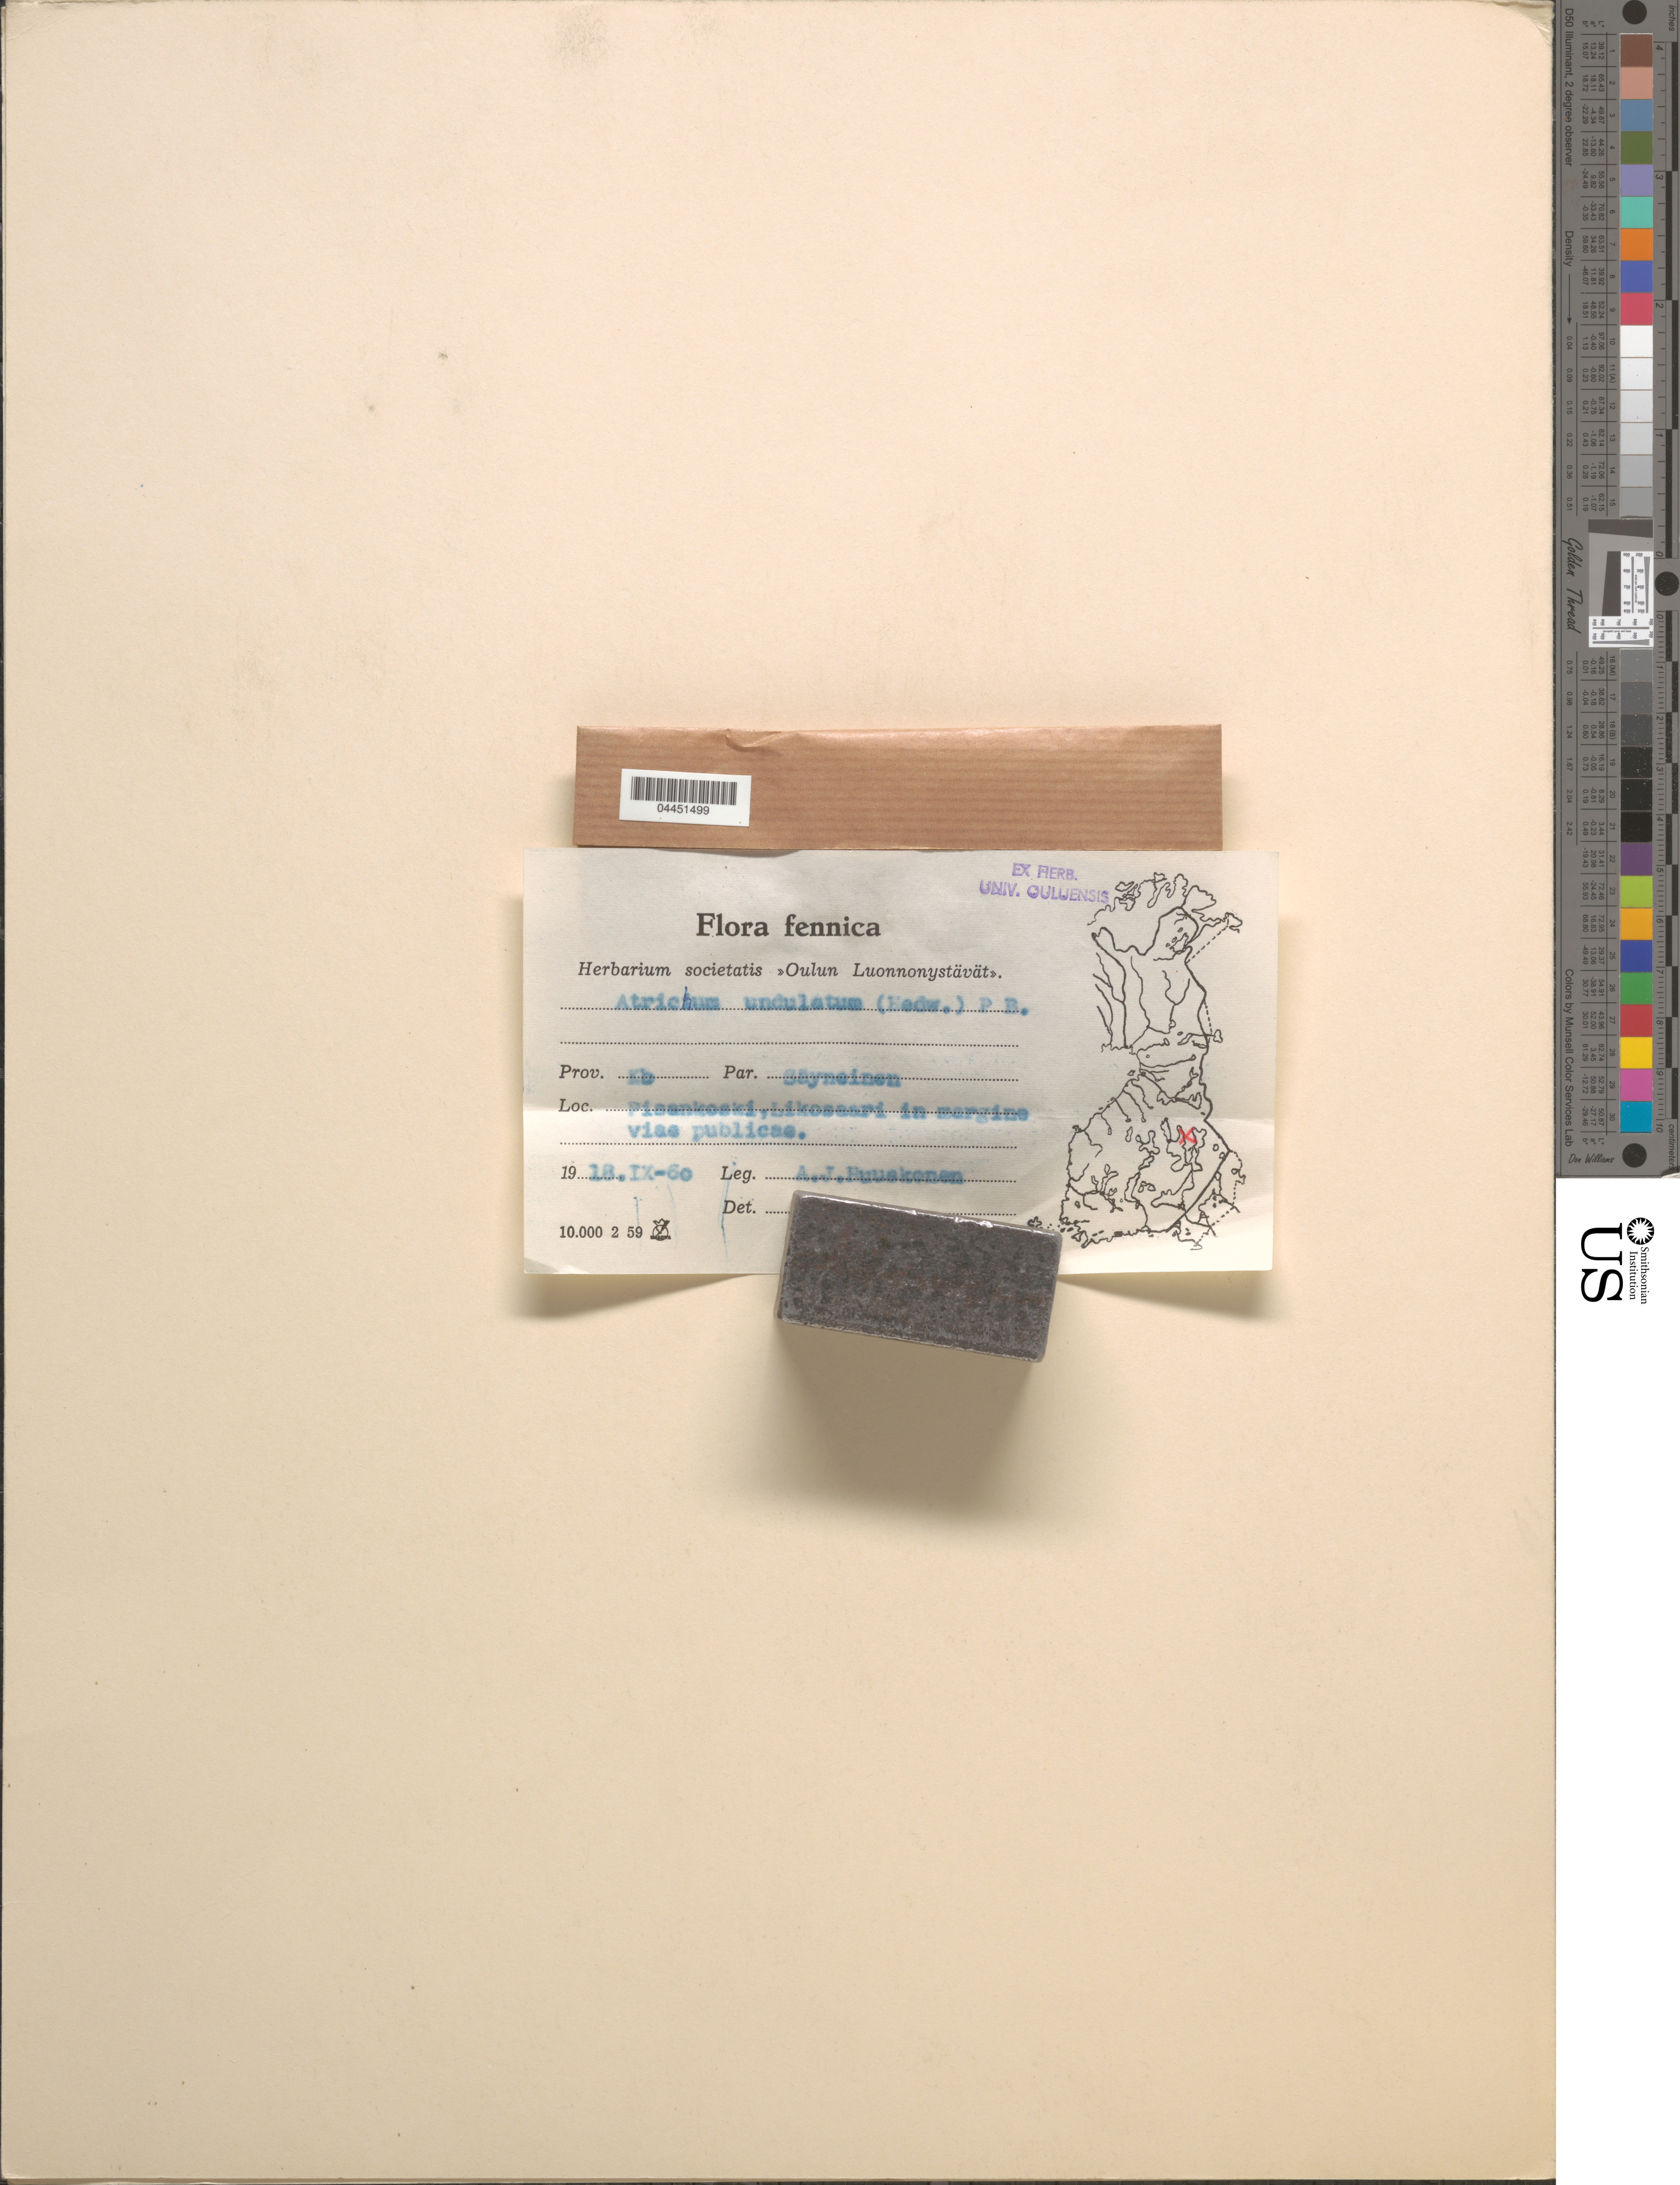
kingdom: Plantae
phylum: Bryophyta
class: Polytrichopsida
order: Polytrichales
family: Polytrichaceae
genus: Atrichum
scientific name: Atrichum undulatum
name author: (Hedw.) P. Beauv.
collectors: A. Huuskonen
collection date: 1918-09-30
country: Finland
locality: Fennica. Prov. Kb Par. Sayneinen. Pisankoski, Likosaari in margine viae publicae.